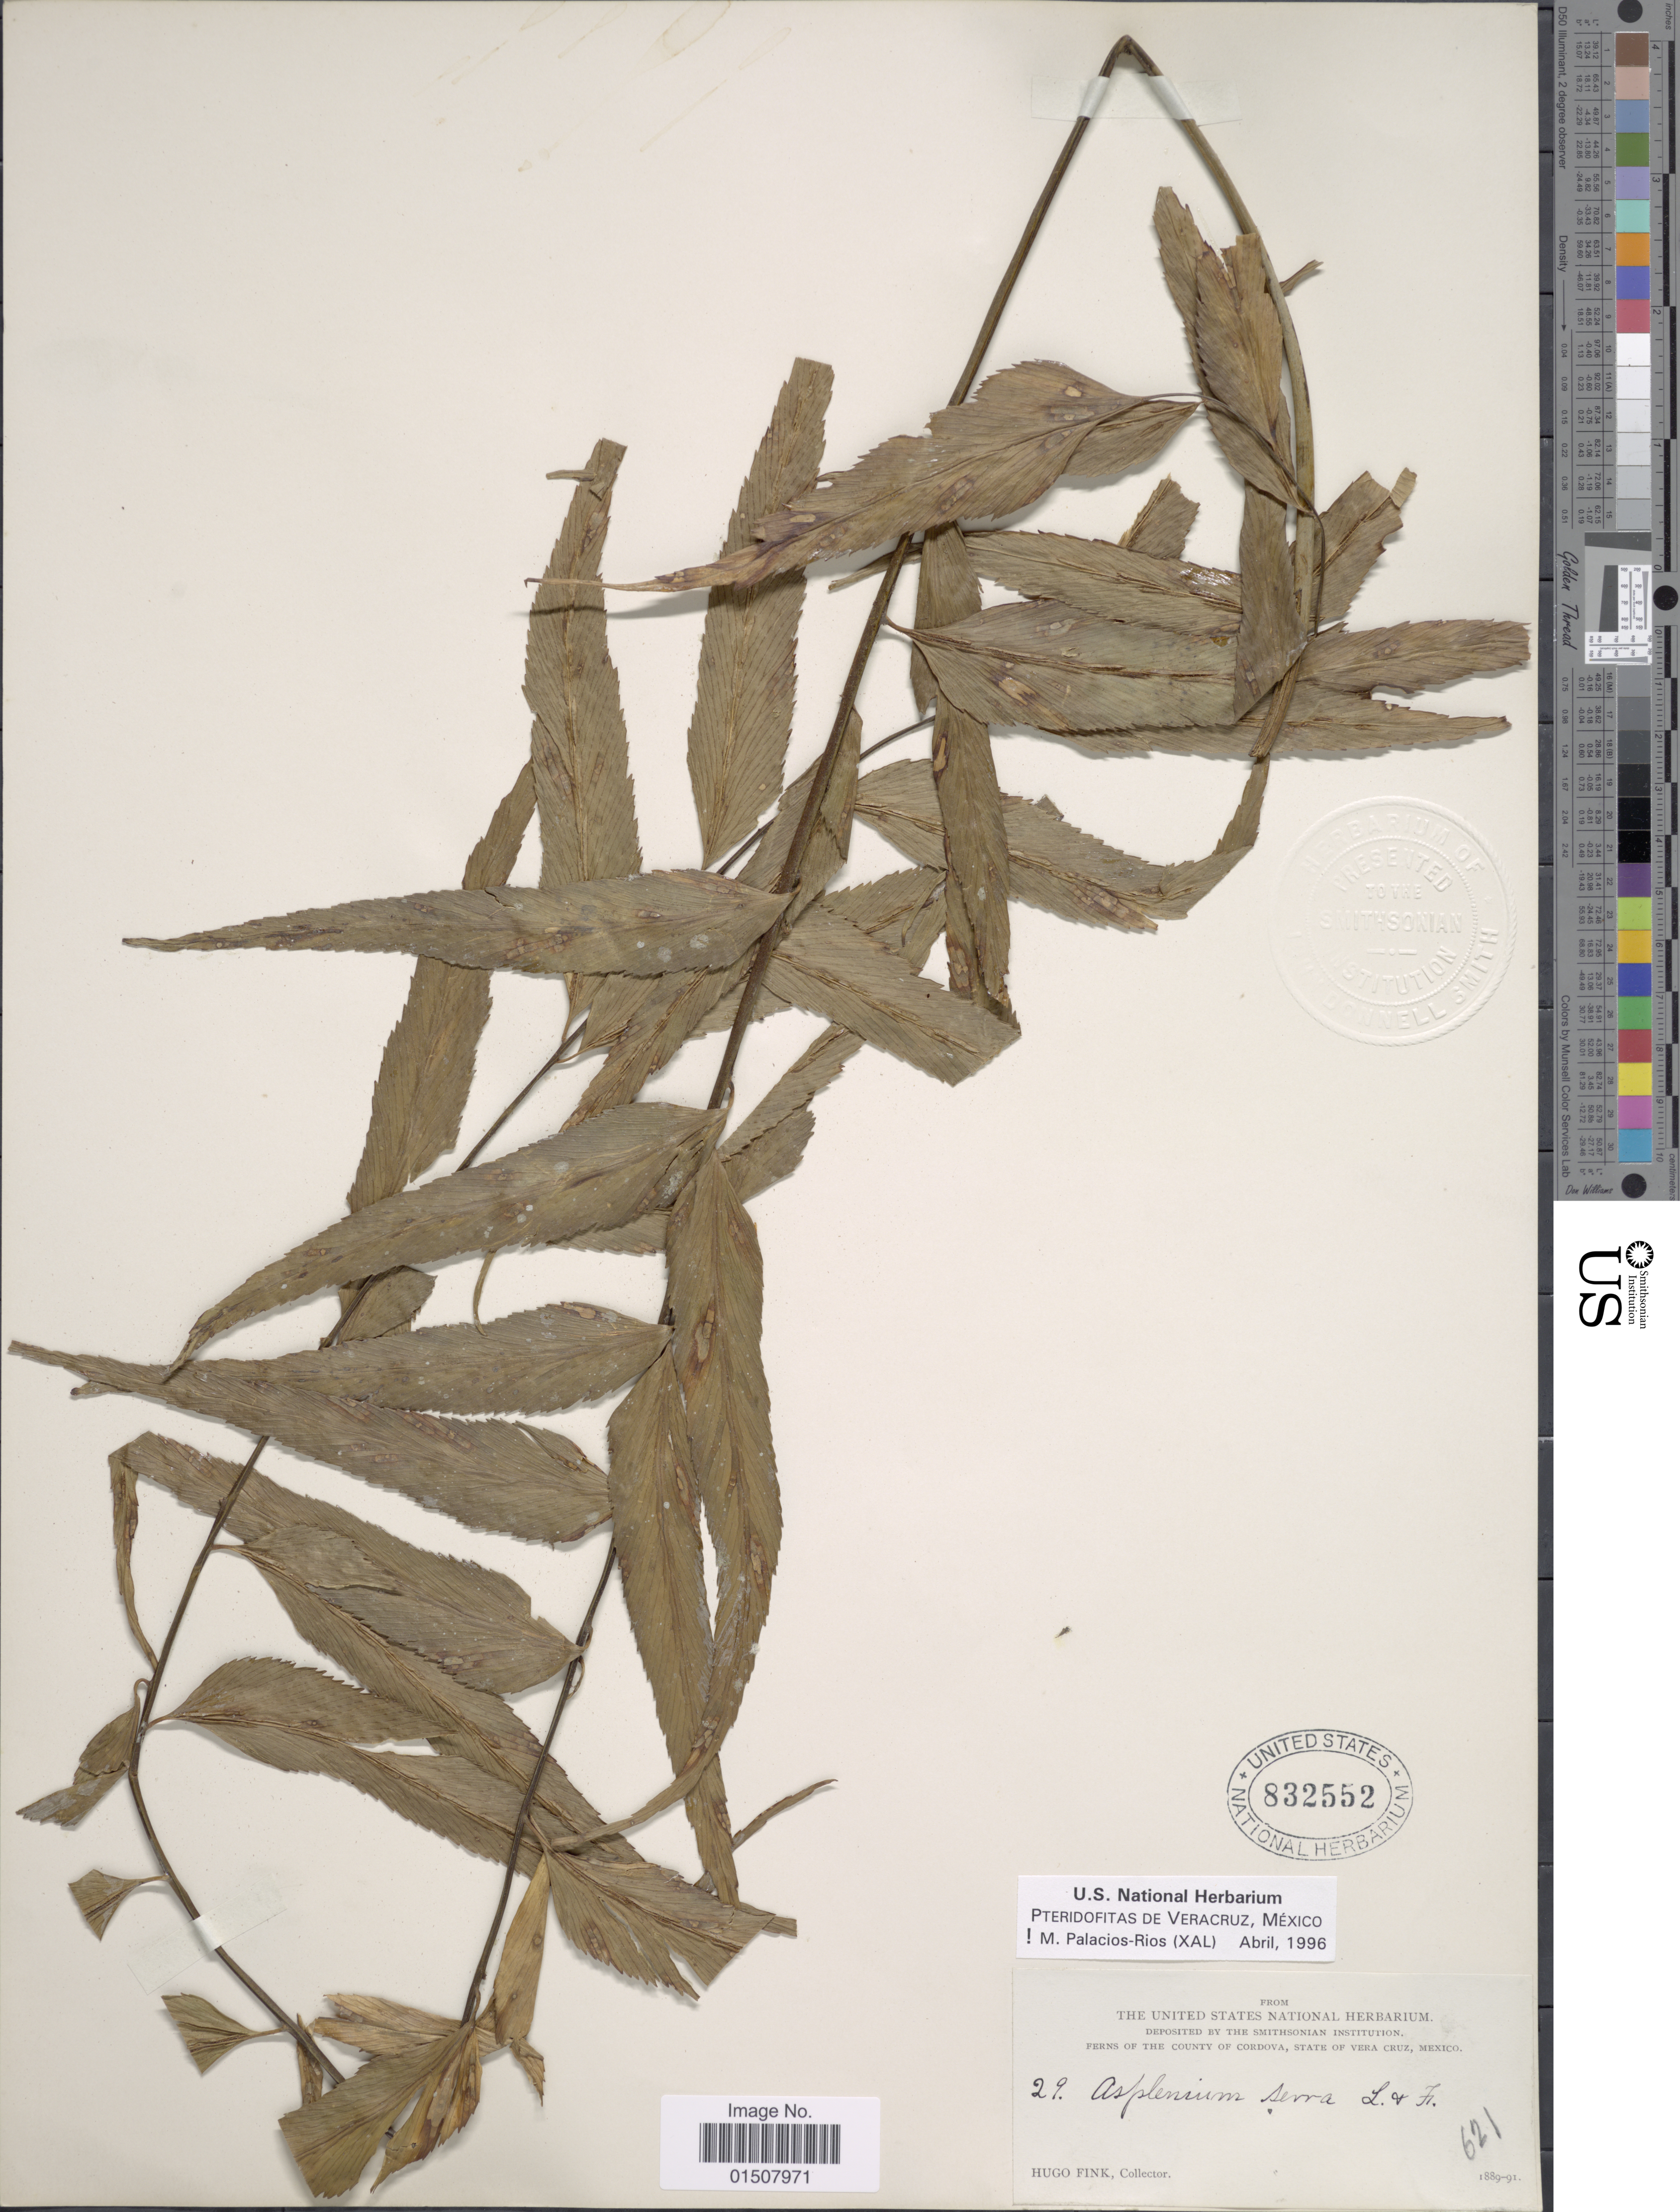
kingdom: Plantae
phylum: Tracheophyta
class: Polypodiopsida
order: Polypodiales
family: Aspleniaceae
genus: Asplenium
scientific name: Asplenium serra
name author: Langsd. & Fisch.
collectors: H. Fink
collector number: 29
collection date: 1889/1891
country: Mexico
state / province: Veracruz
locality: The coounty of Cordova, Vera Cruz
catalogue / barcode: US 832552